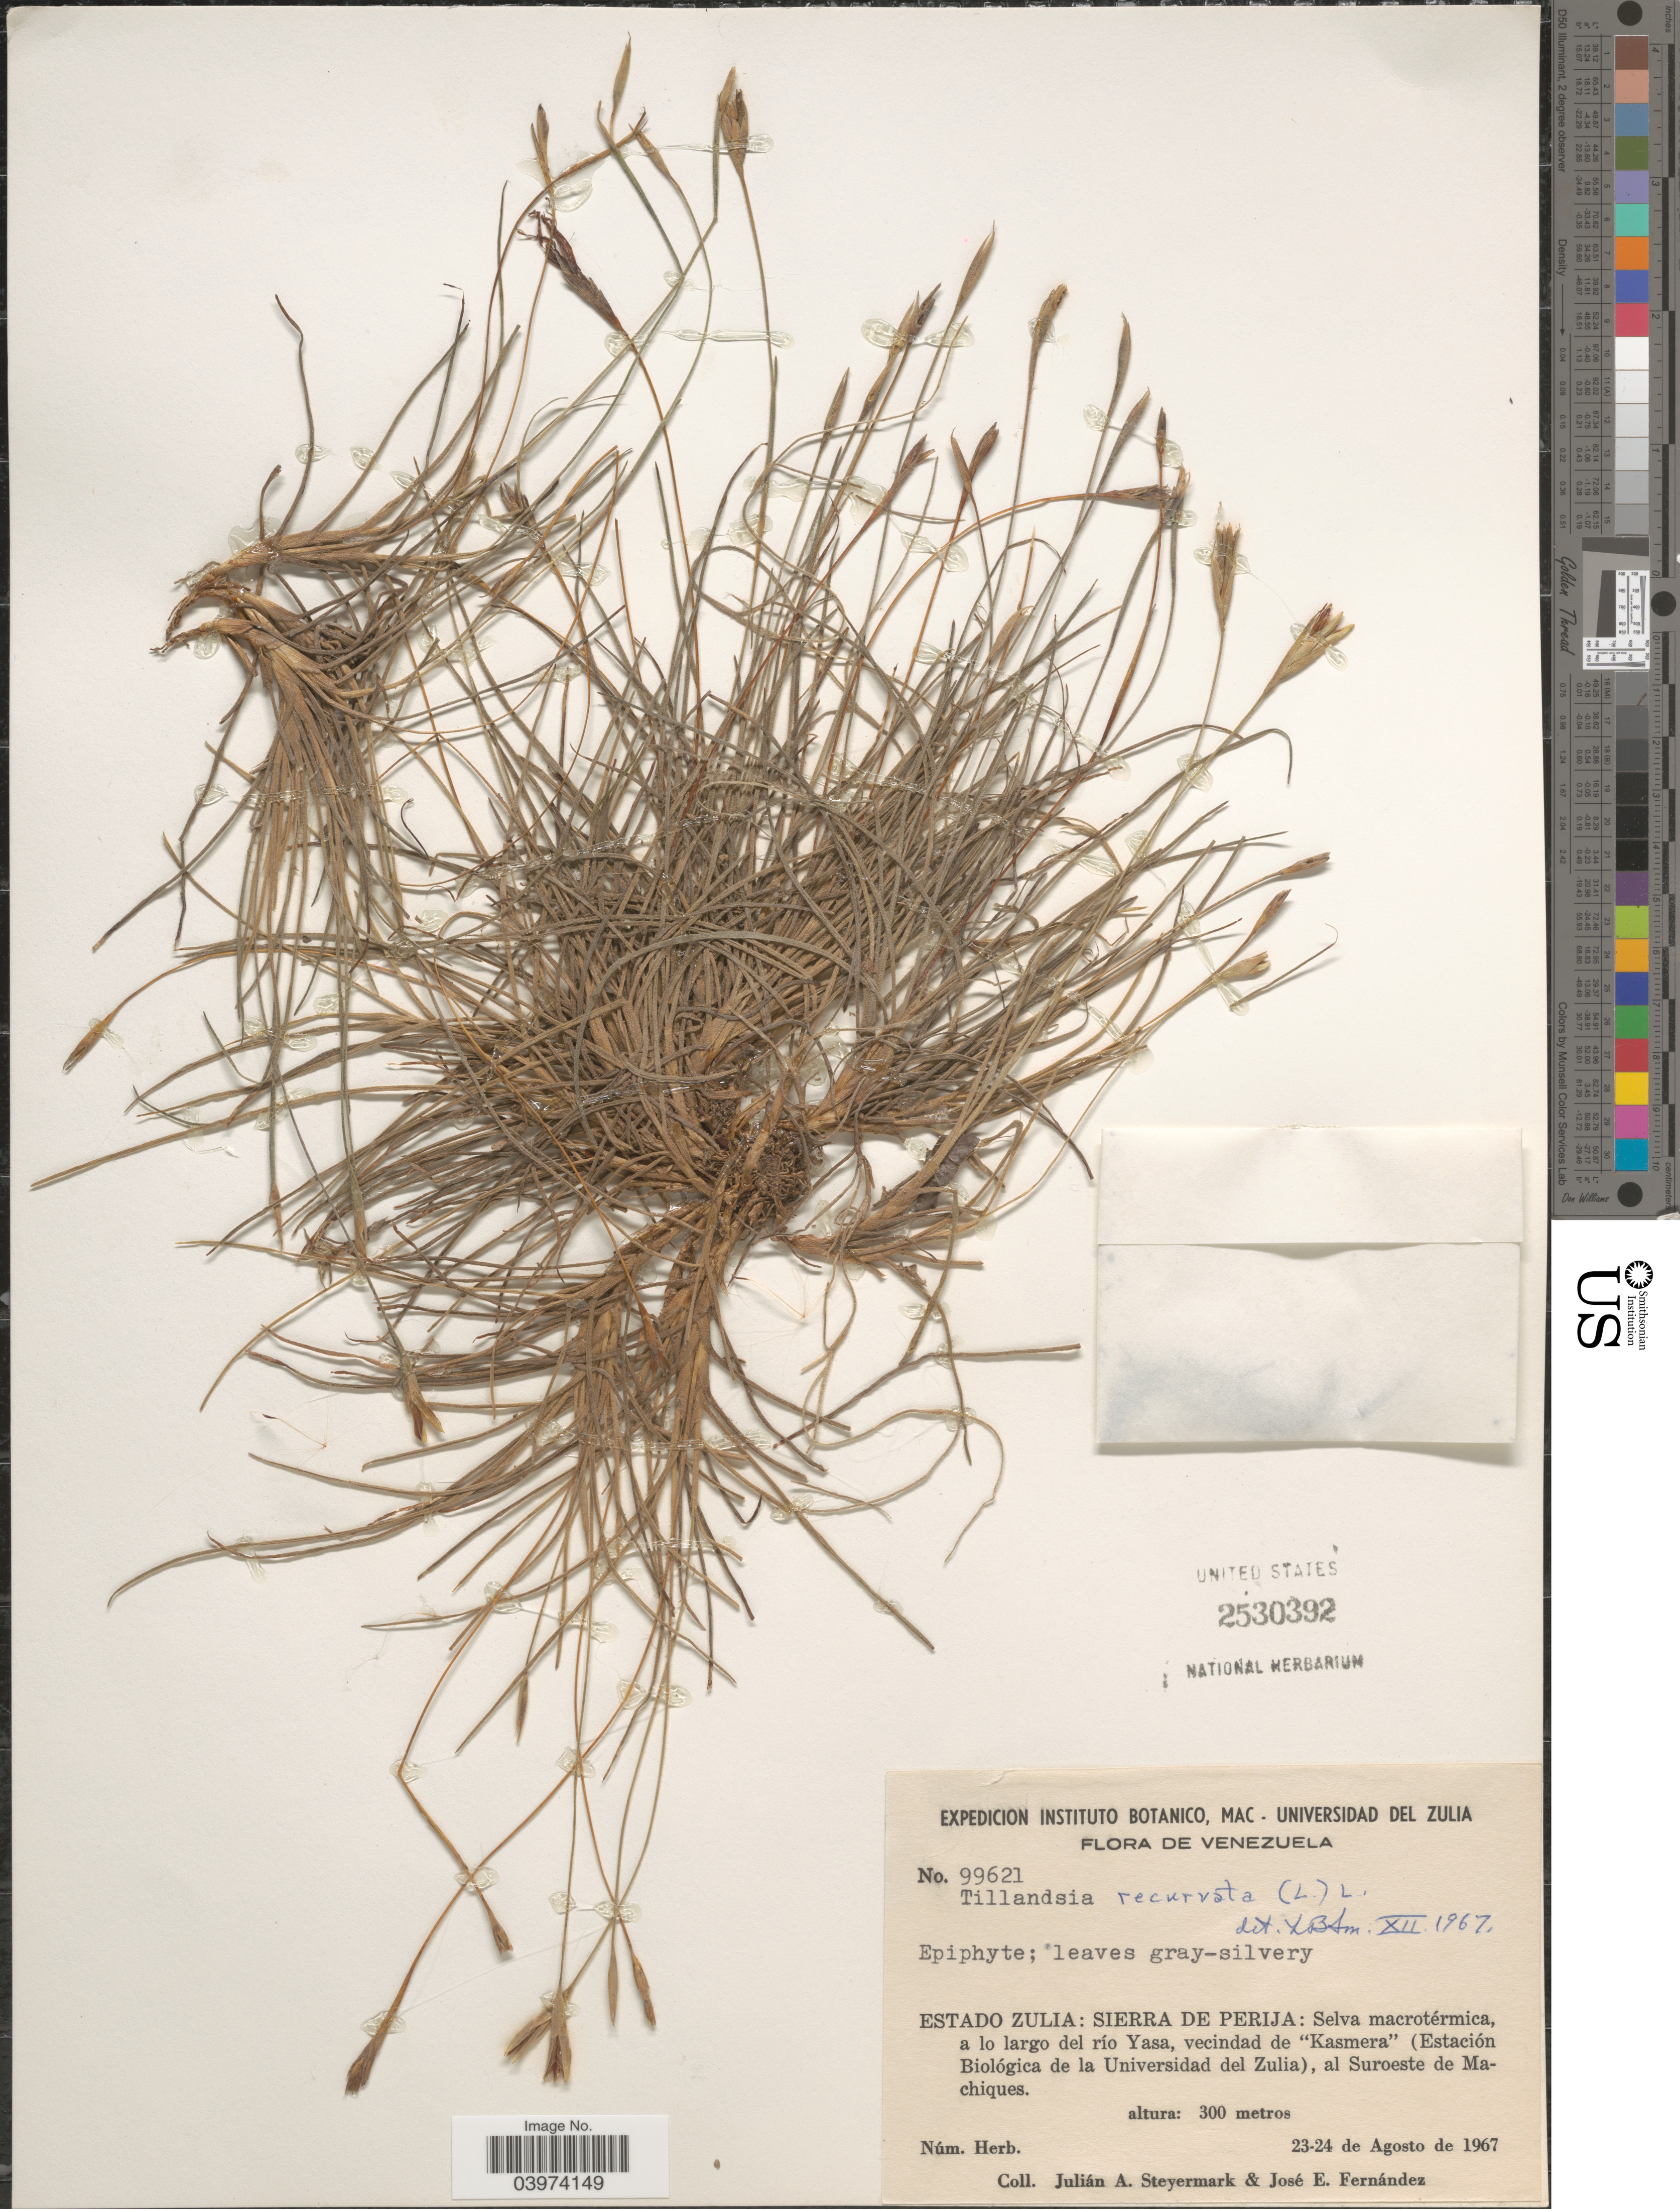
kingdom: Plantae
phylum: Tracheophyta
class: Liliopsida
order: Poales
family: Bromeliaceae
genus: Tillandsia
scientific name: Tillandsia recurvata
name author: L.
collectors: J. Steyermark & J. Fernández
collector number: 99621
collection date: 1967-08-23/1967-08-24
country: Venezuela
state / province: Zulia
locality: Expedicion Instituto Botanico, Mac - Universidad del Zulia. Sierra de Perija: Selva macrotérmica, a lo largo del río Yasa, vecindad de "Kasmera" (Estación Biológica de la Universidad del Zulia), al Suroeste de Machiques.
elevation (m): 300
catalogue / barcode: US 2530392